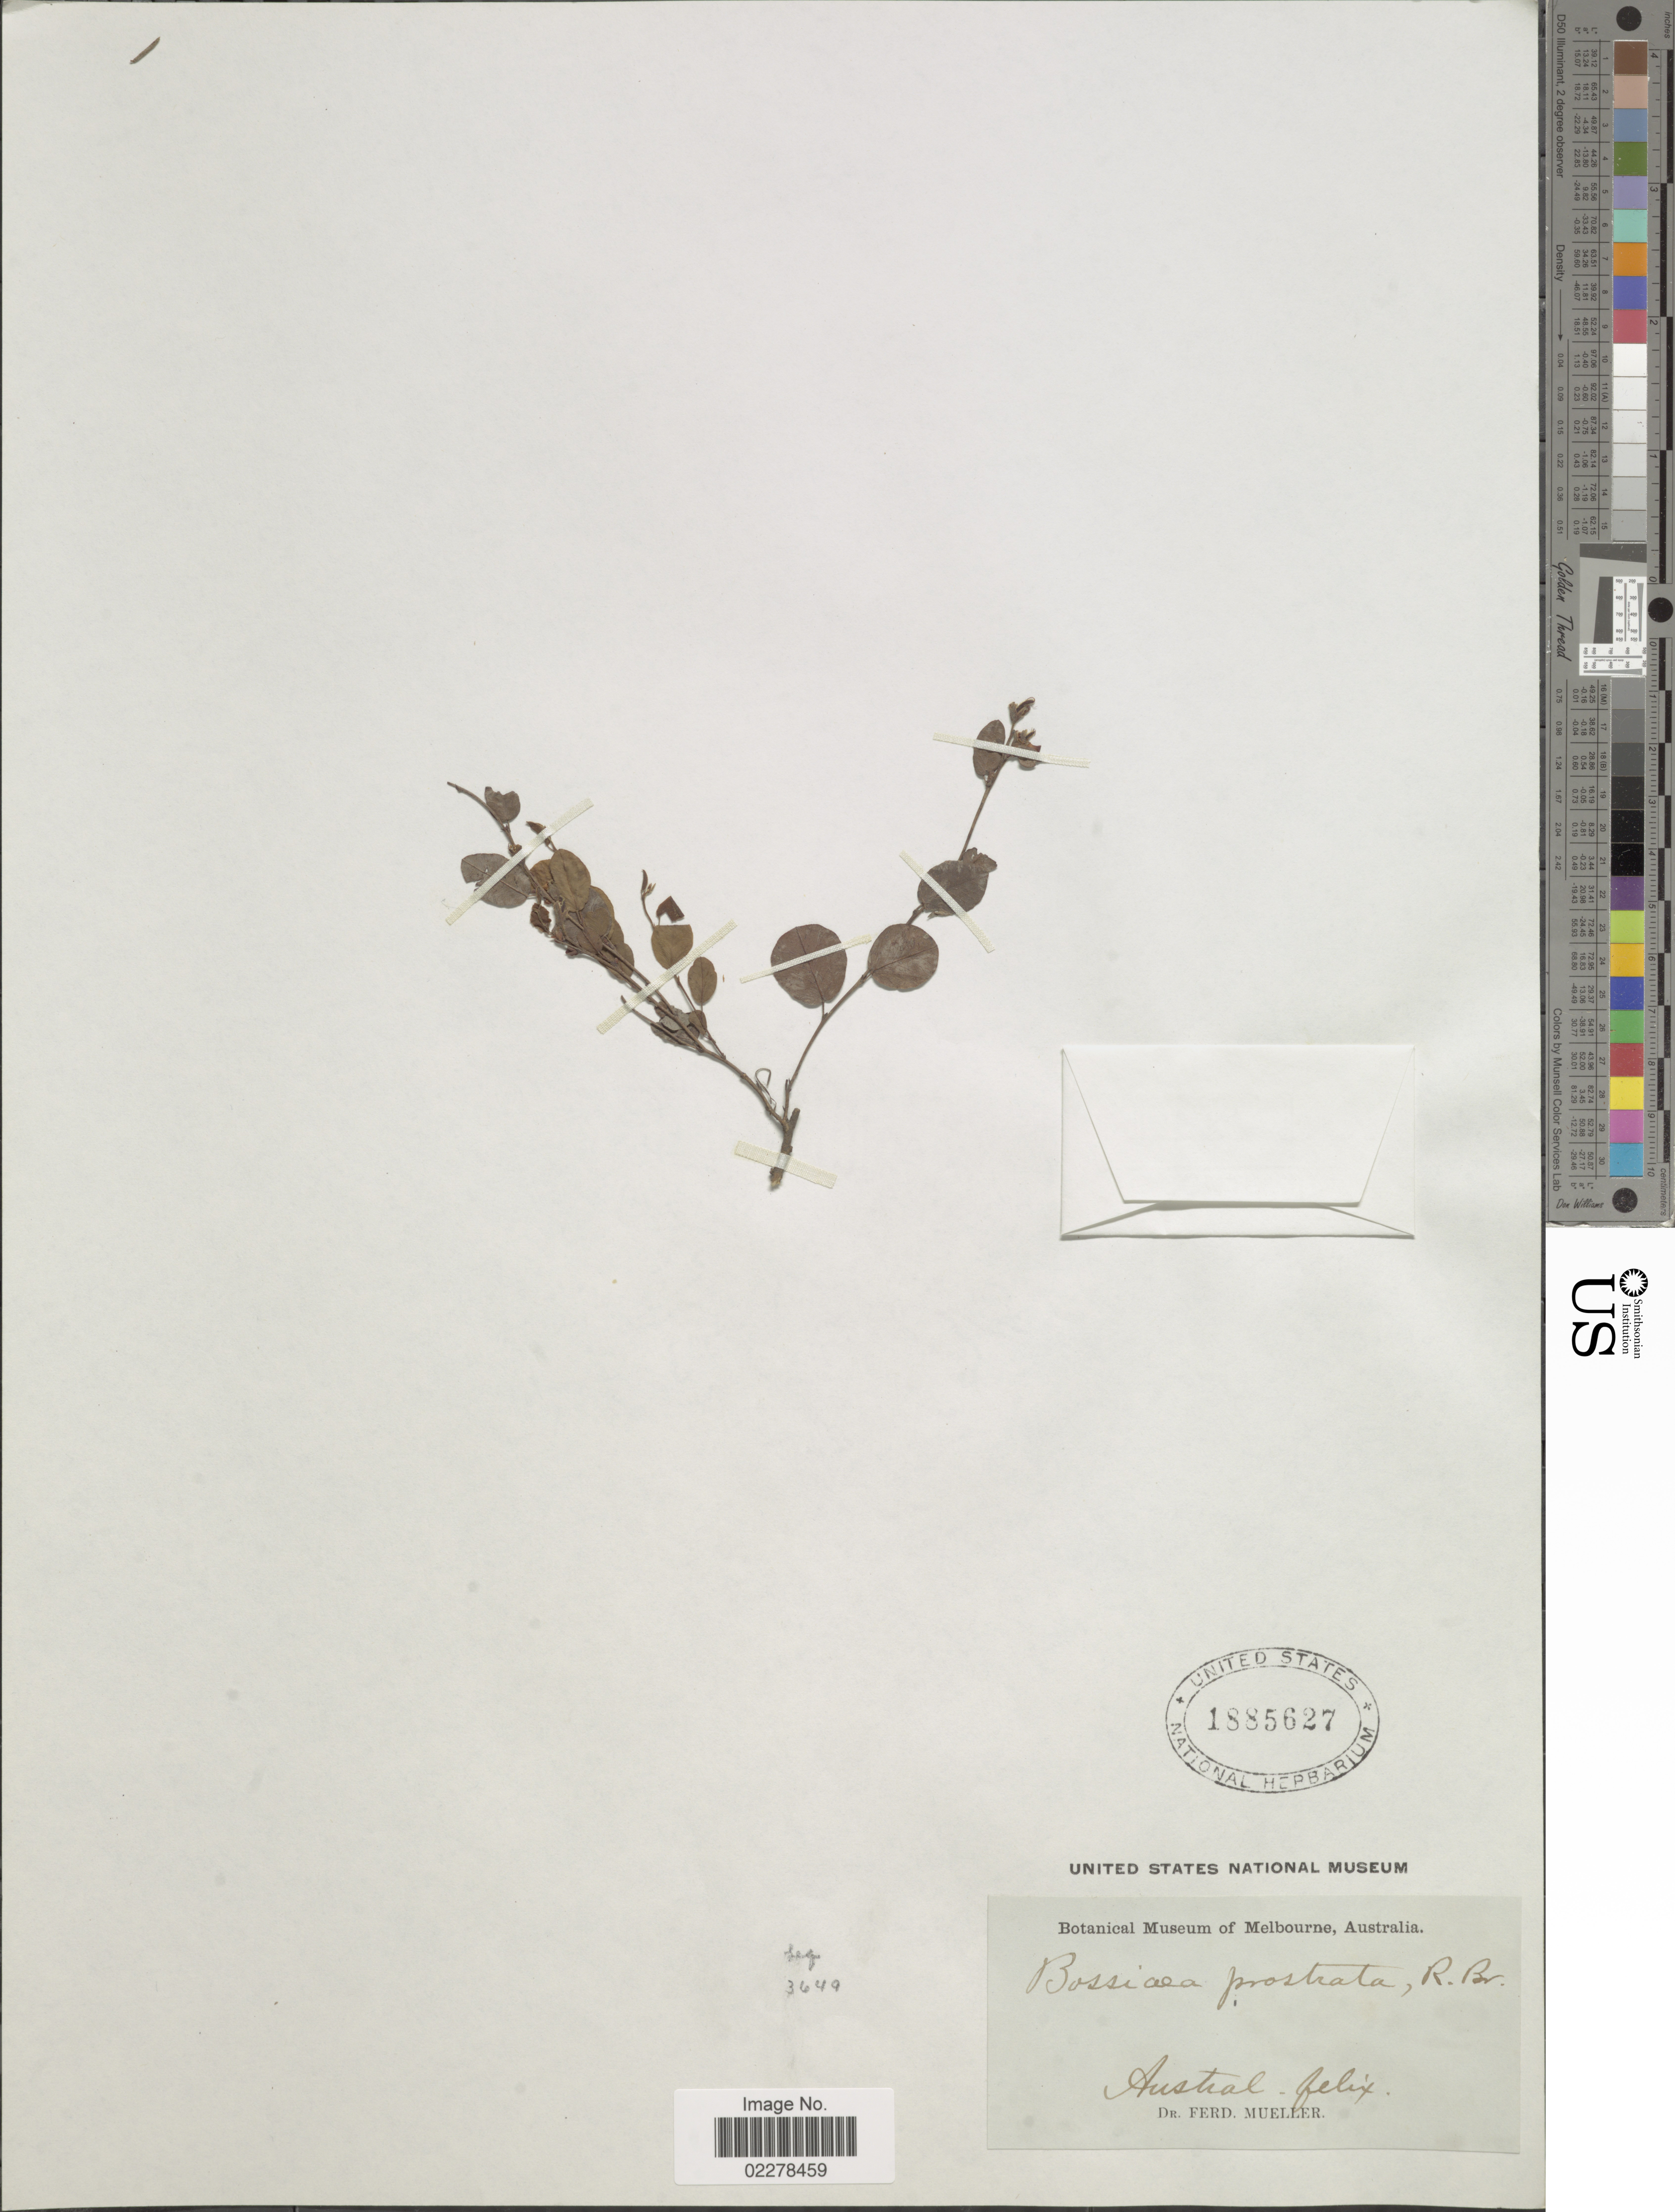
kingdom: Plantae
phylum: Tracheophyta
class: Magnoliopsida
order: Fabales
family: Fabaceae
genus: Bossiaea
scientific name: Bossiaea prostrata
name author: R. Br.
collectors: F. Mueller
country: Australia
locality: Austral. felix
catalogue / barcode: US 1885627